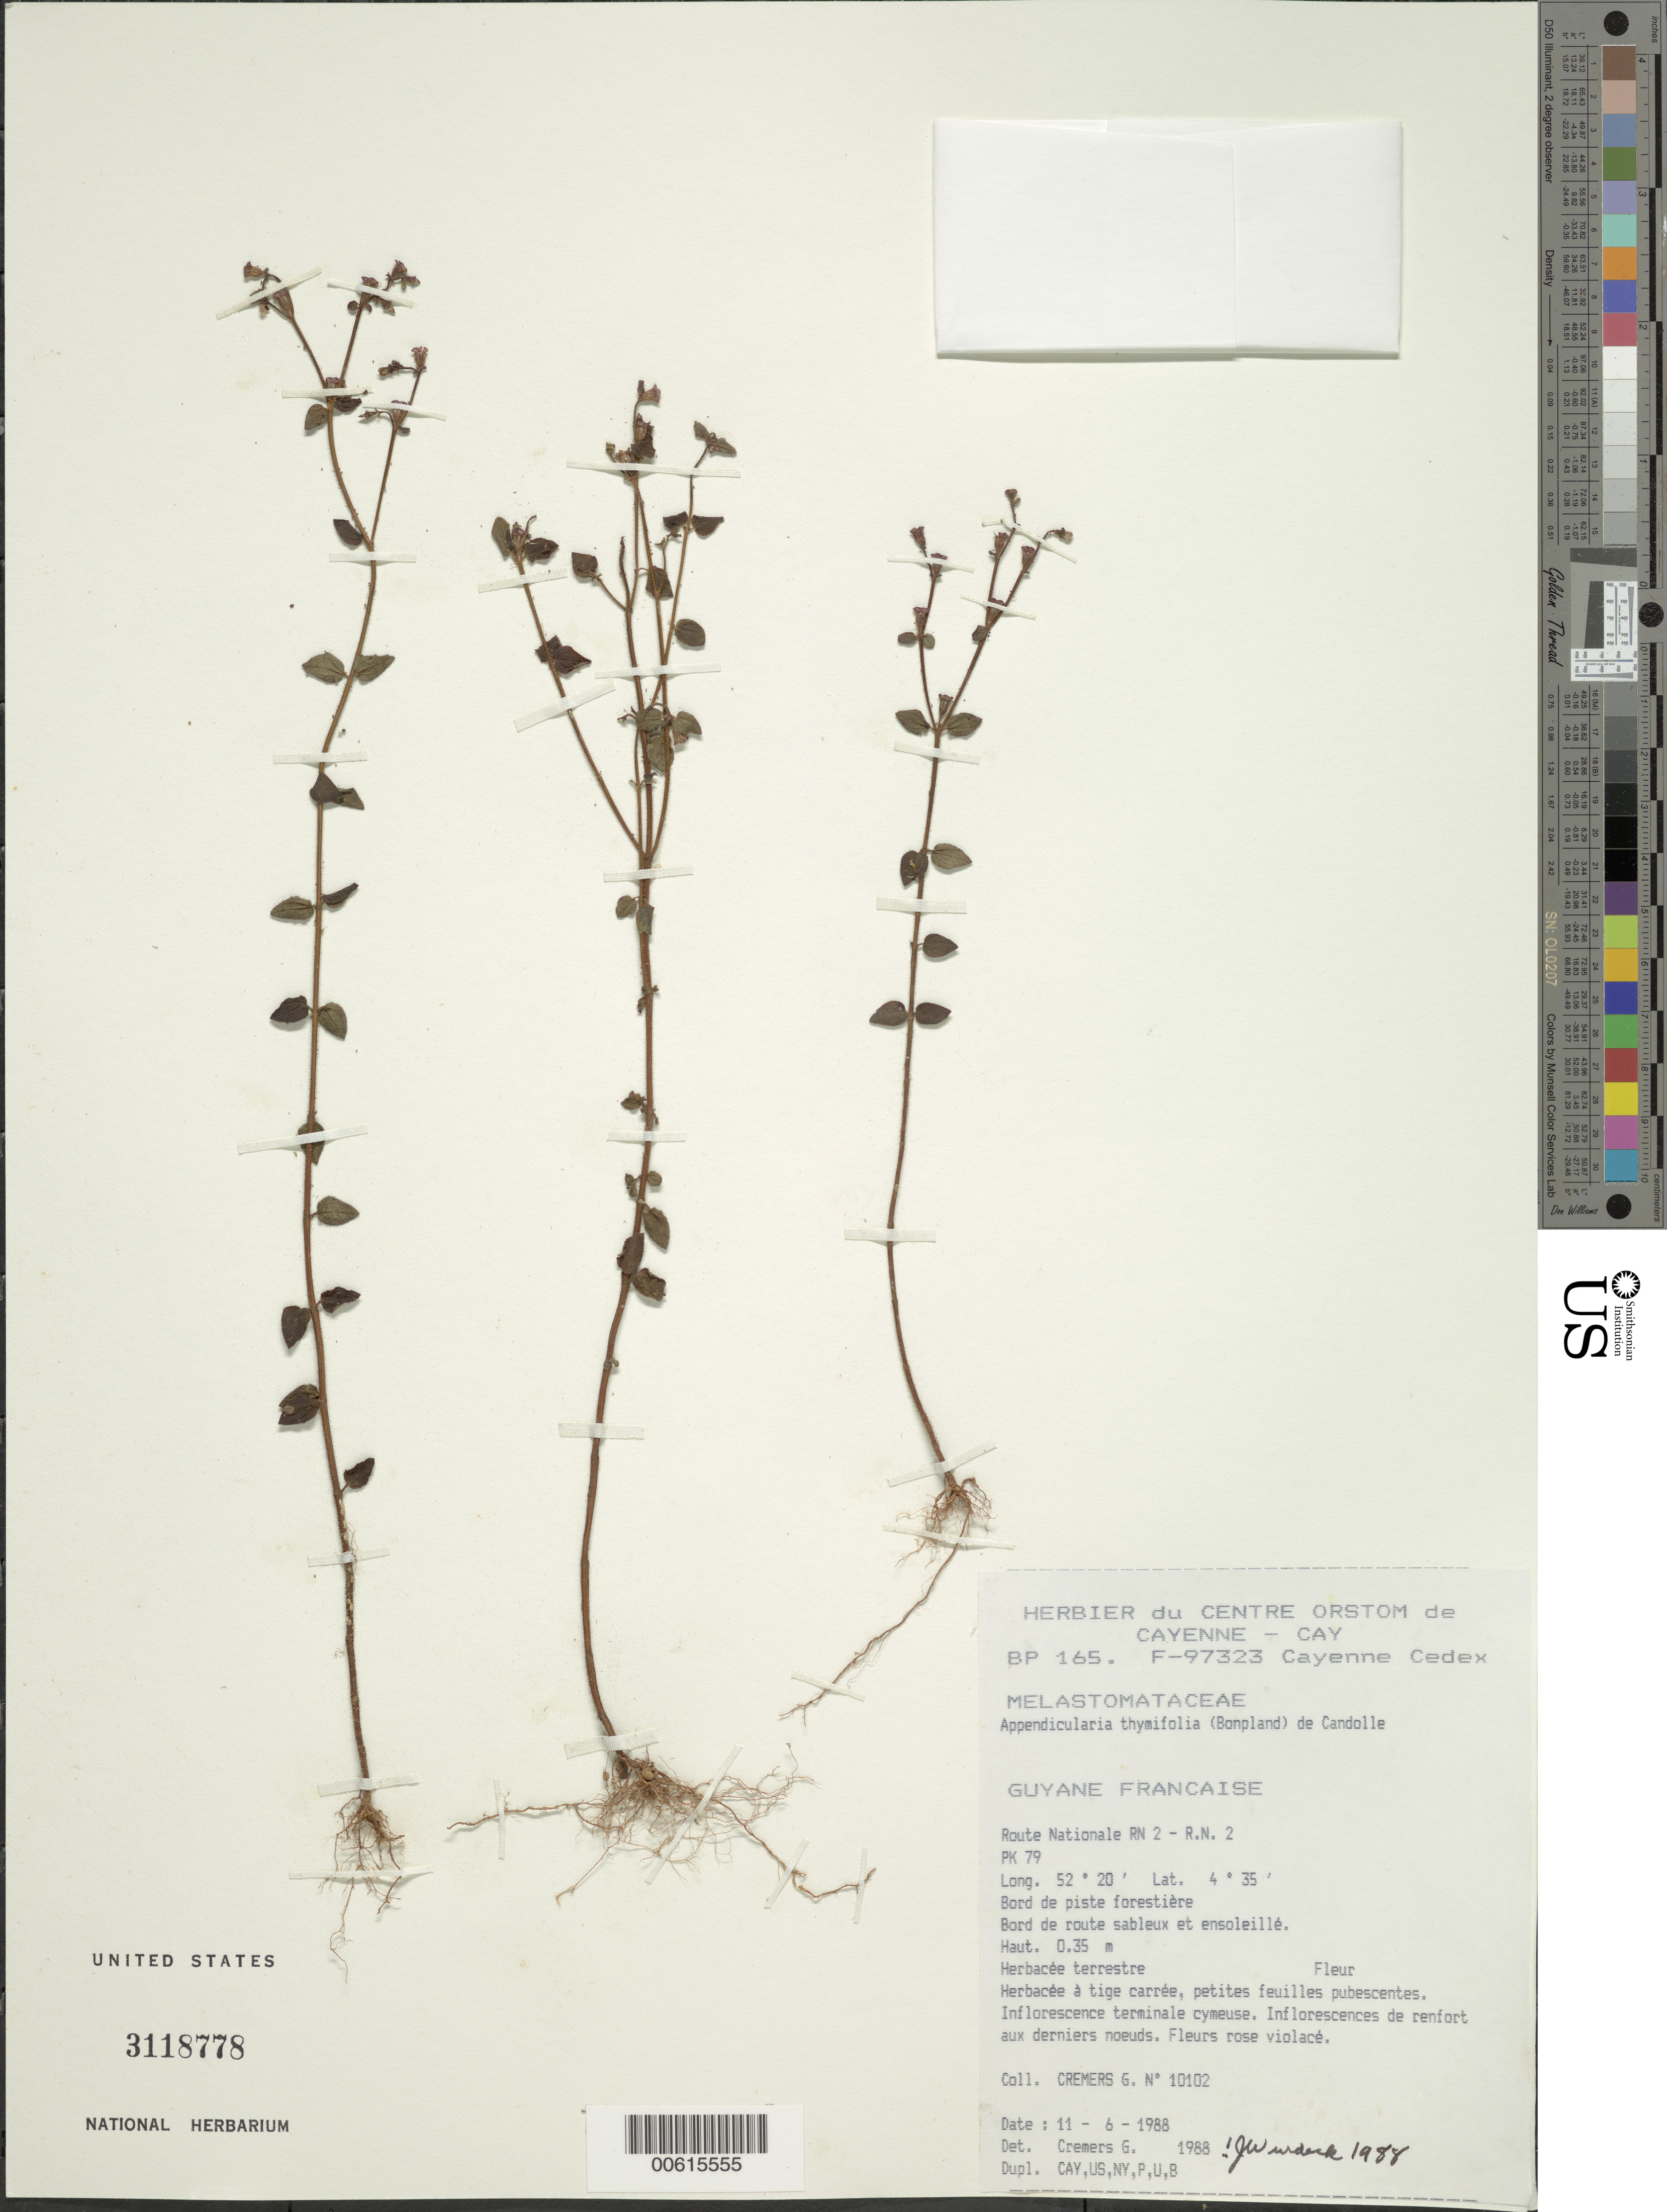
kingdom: Plantae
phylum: Tracheophyta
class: Magnoliopsida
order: Myrtales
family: Melastomataceae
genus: Appendicularia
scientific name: Appendicularia thymifolia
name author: (Bonpl.) DC.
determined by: Wurdack, John J., (US), US (UNITED STATES)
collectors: G. Cremers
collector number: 10102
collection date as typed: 11-Jun-88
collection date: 1988-06-11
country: French Guiana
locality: Route Nationale RN 2 - R.N. 2, PK 79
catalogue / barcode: US 3118778